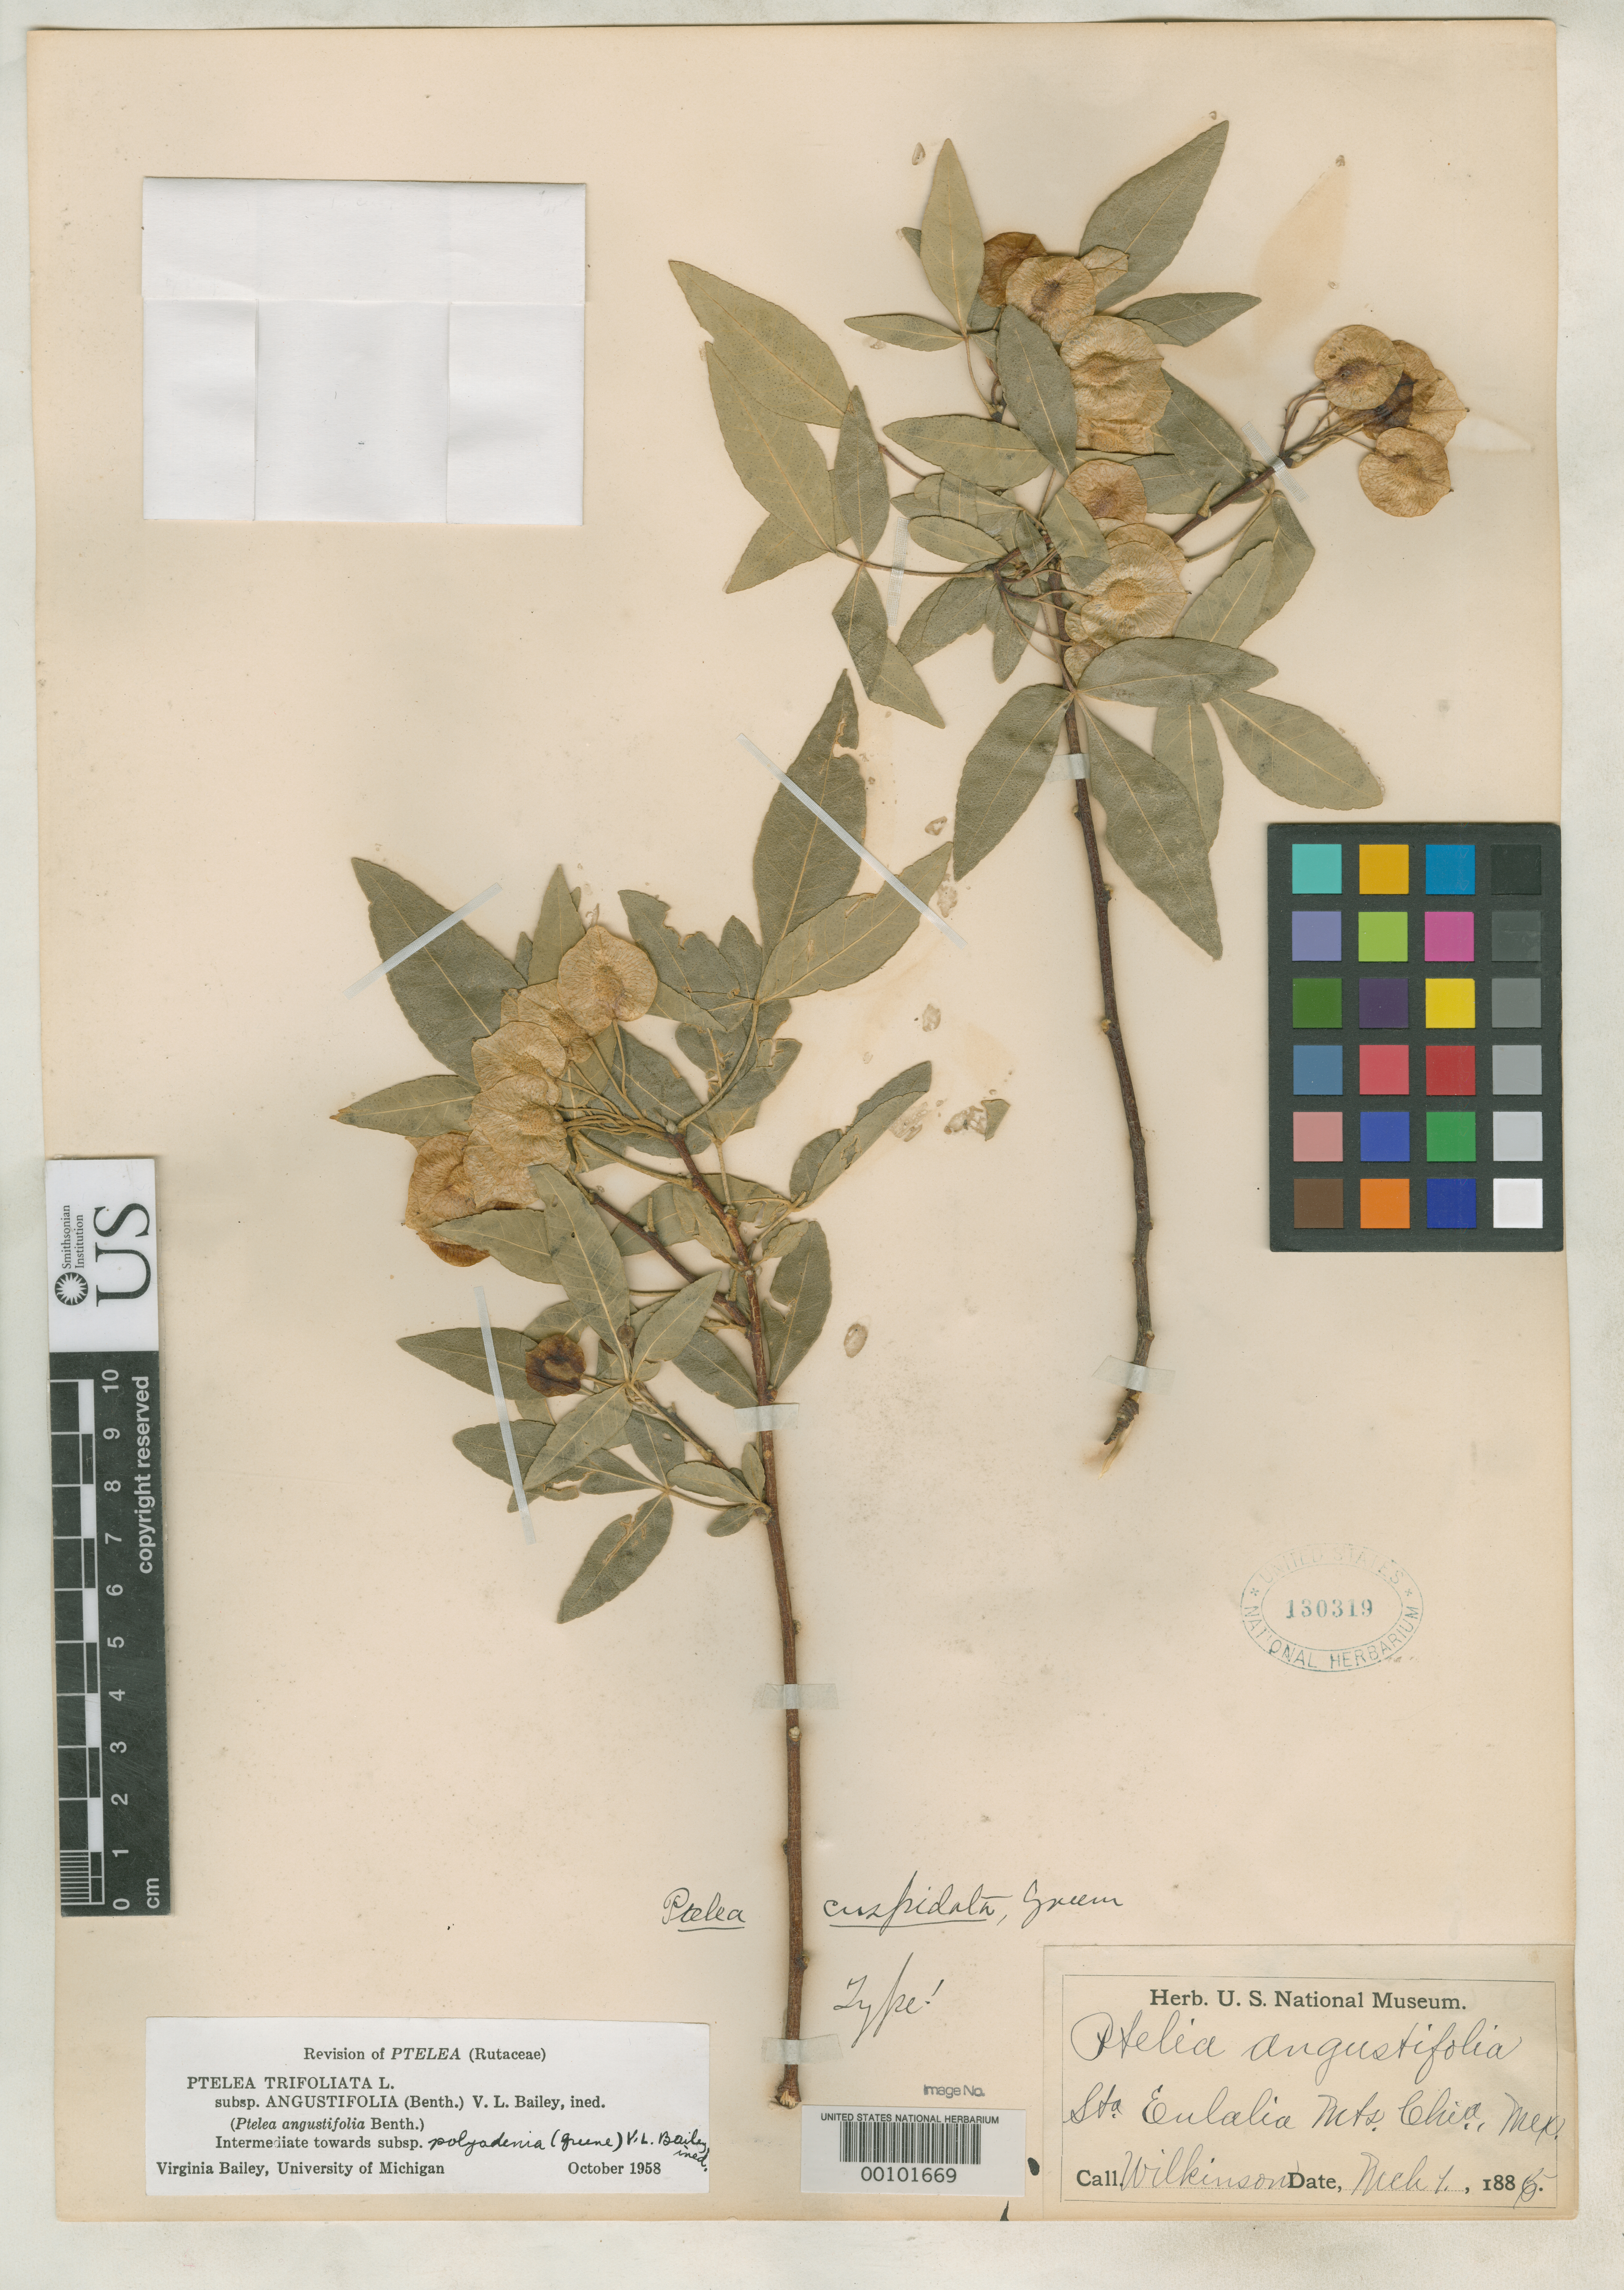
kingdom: Plantae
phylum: Tracheophyta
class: Magnoliopsida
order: Sapindales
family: Rutaceae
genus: Ptelea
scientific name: Ptelea cuspidata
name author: Greene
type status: Holotype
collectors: E. Wilkinson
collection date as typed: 01 Mar 1885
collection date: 1885-03-01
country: Mexico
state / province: Chihuahua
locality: Santa Eulalia Mts.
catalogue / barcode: US 130319